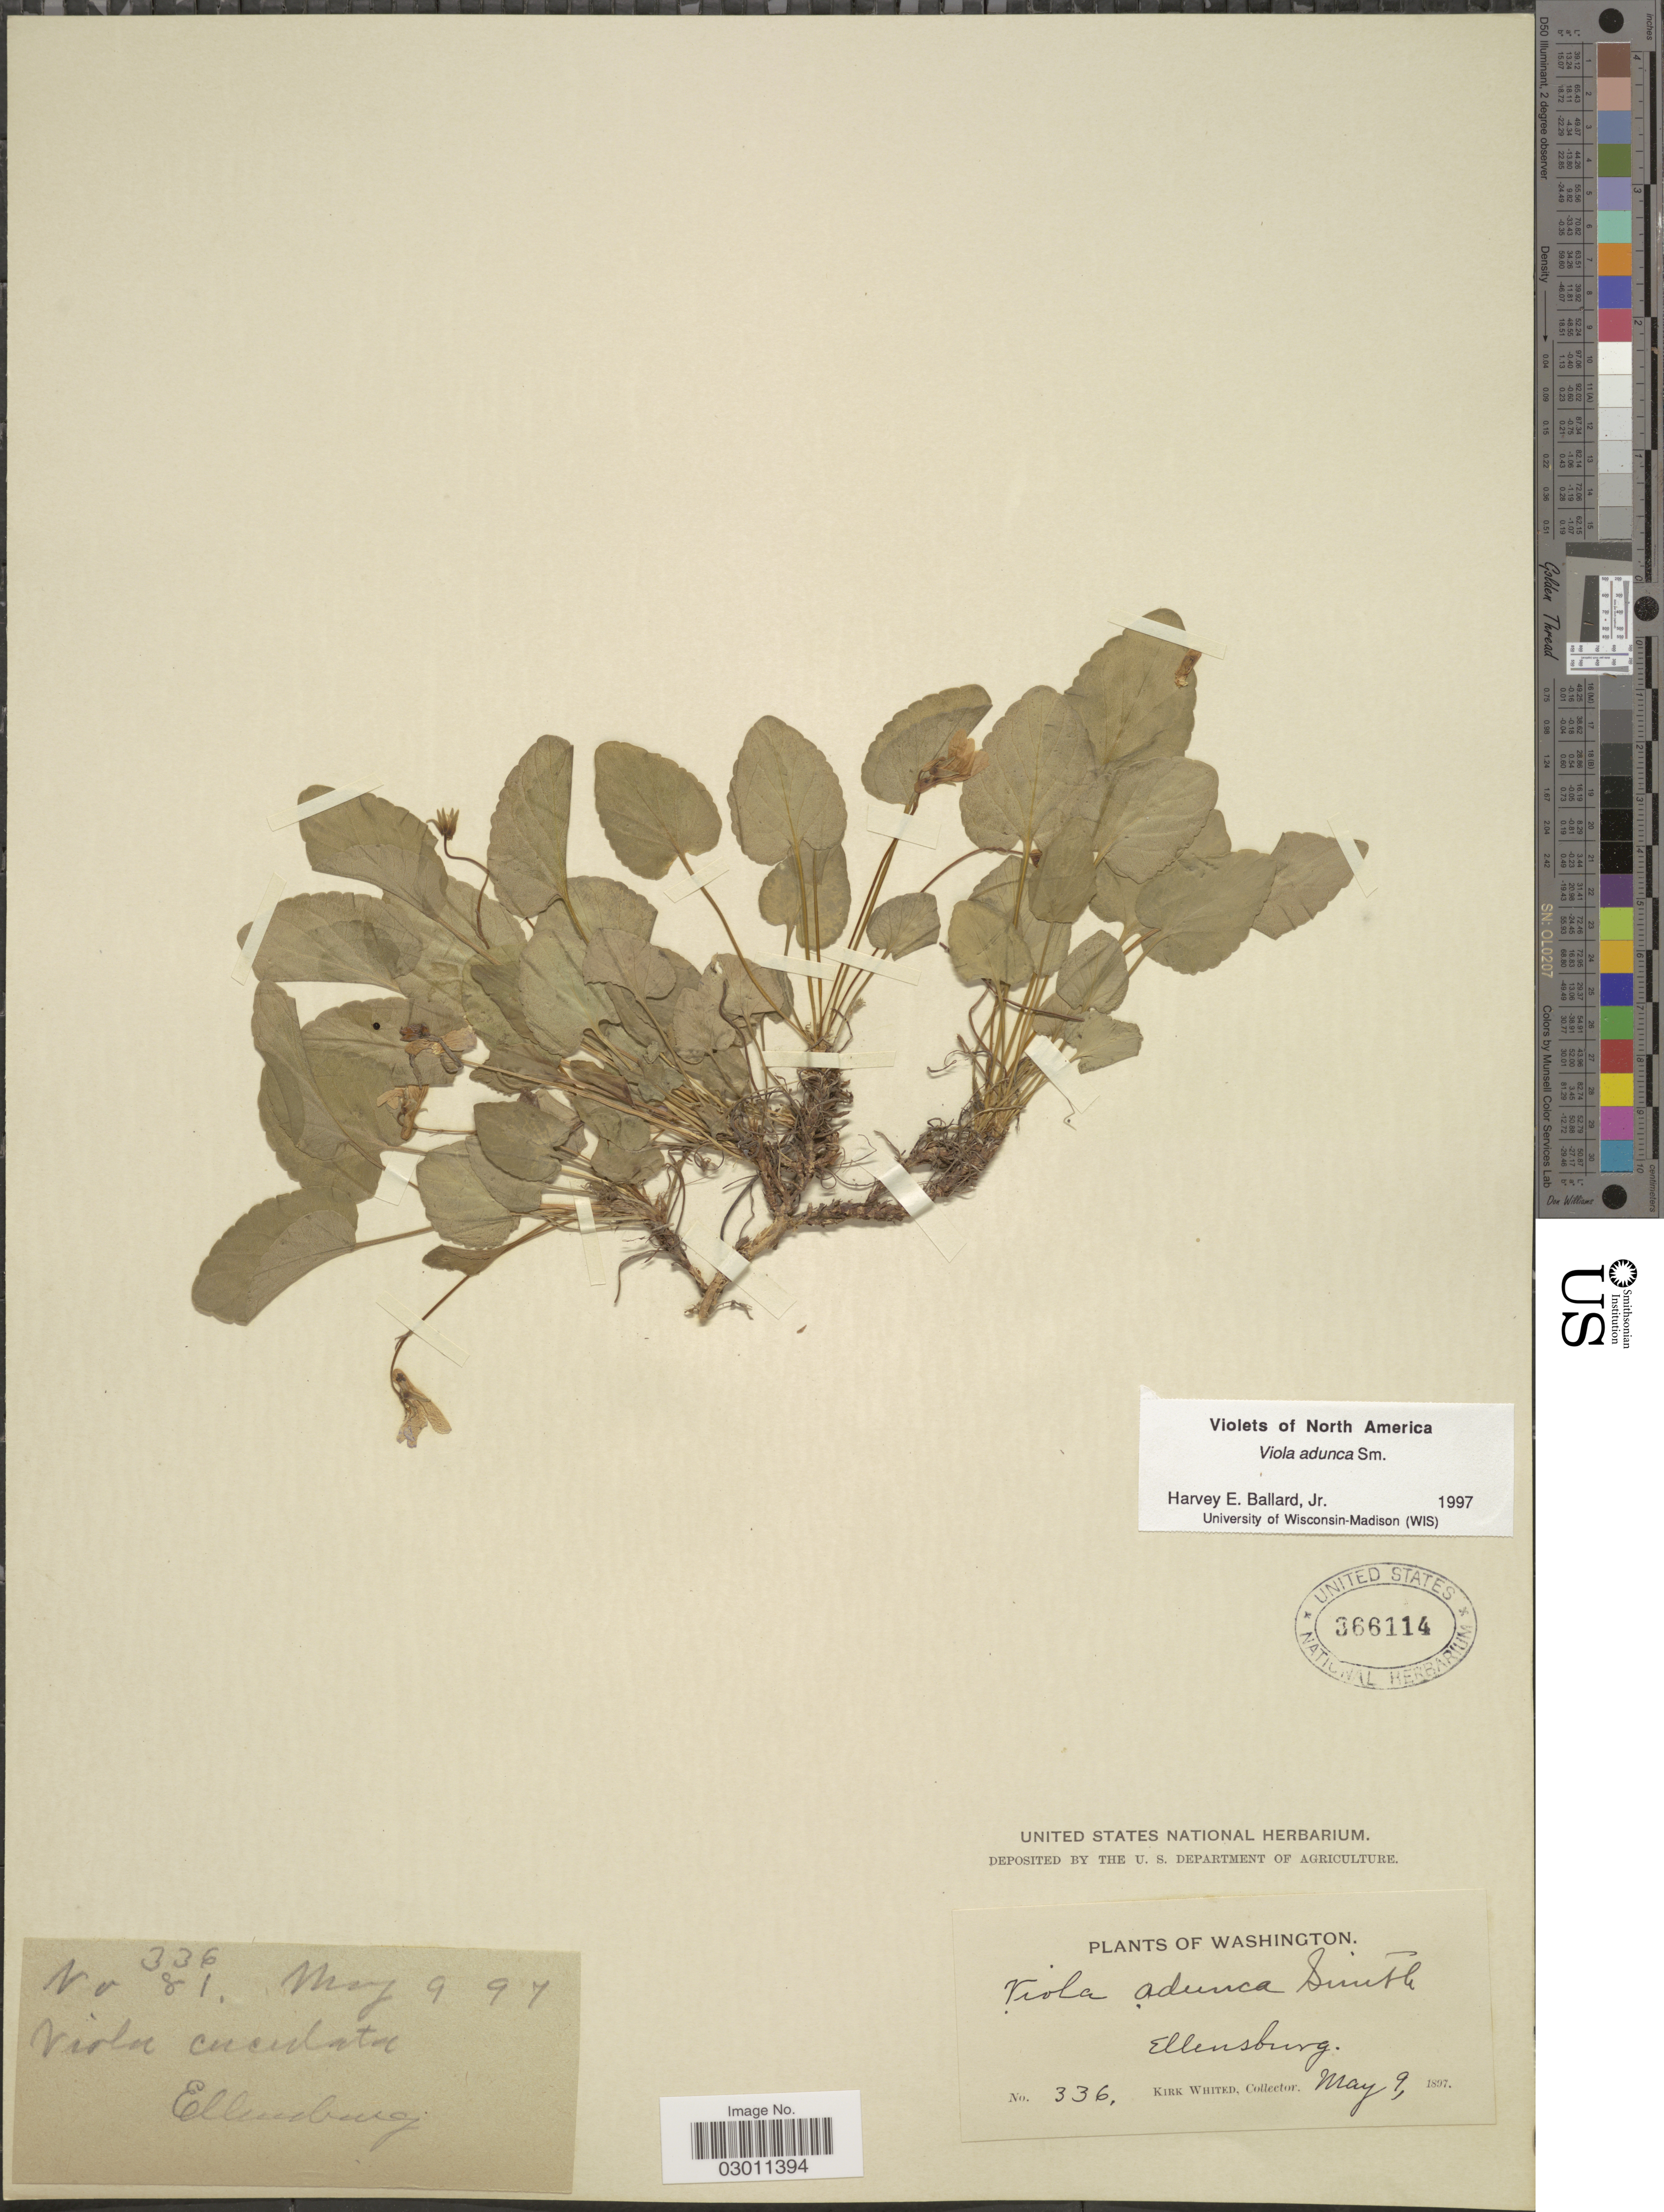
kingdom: Plantae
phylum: Tracheophyta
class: Magnoliopsida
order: Malpighiales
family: Violaceae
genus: Viola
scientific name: Viola adunca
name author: Sm.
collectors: K. Whited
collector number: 336/81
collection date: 1897-05-09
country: United States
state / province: Washington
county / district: Kittitas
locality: Ellensburg.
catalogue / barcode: US 366114